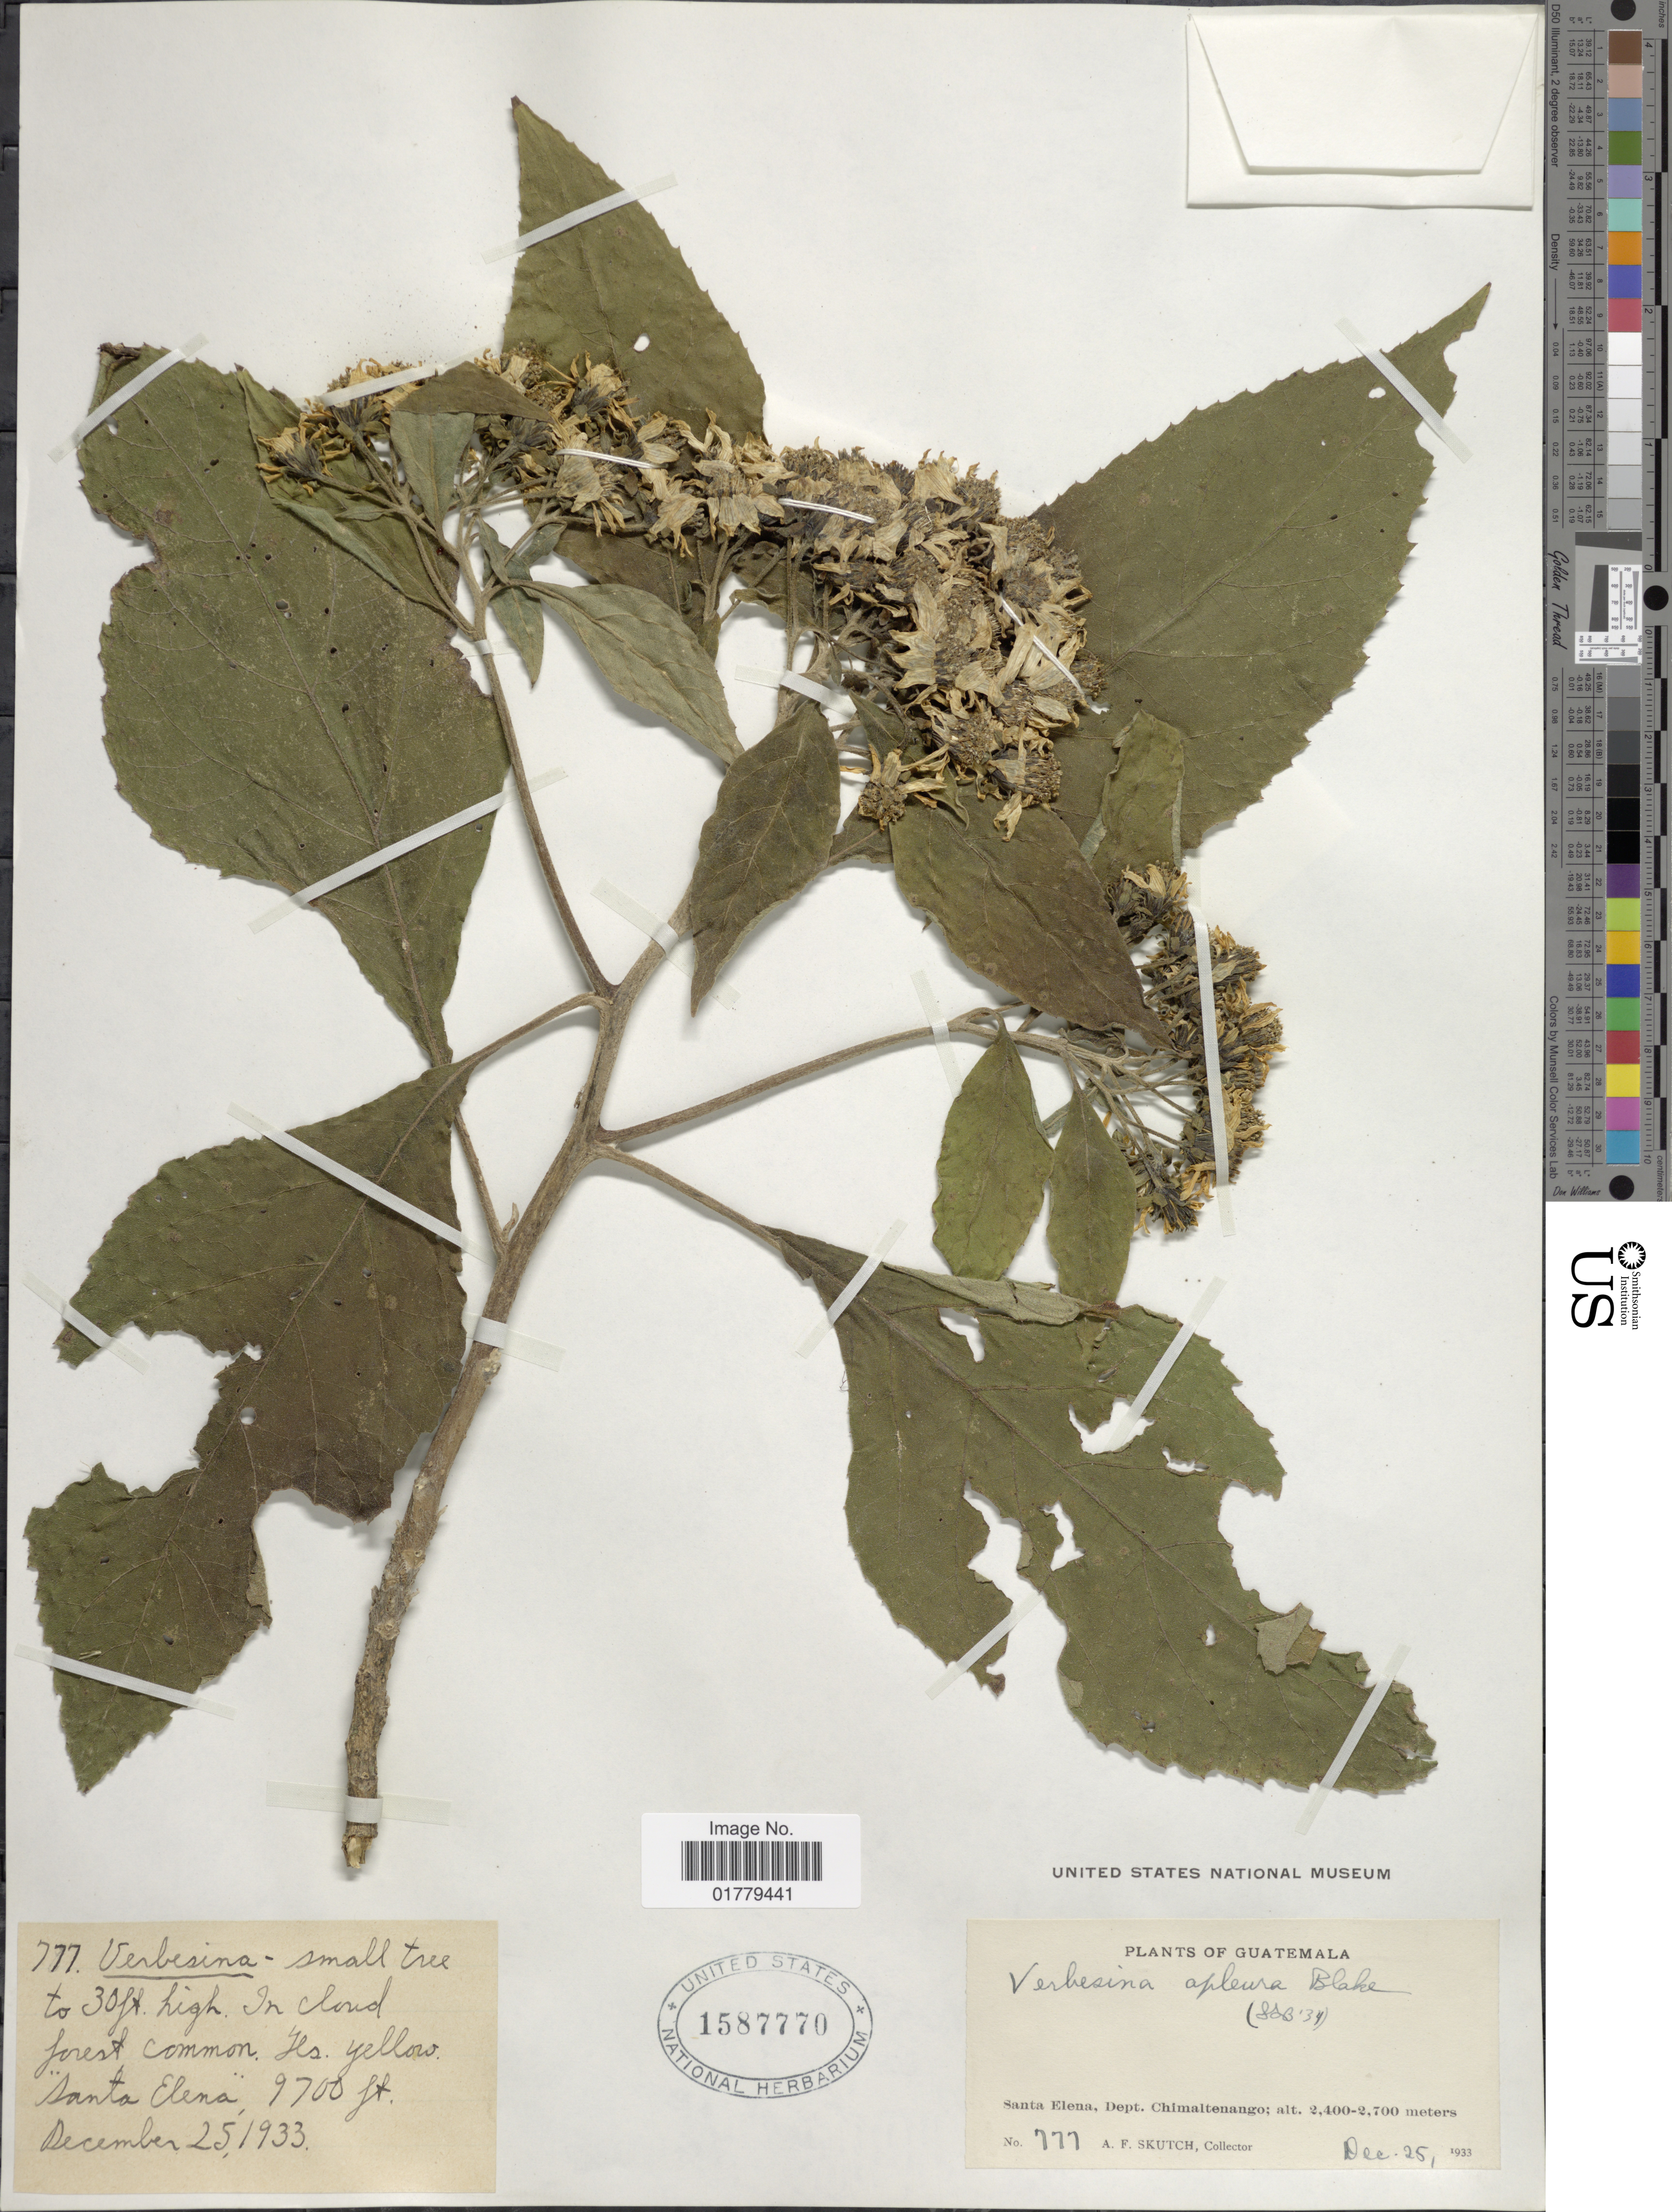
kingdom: Plantae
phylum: Tracheophyta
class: Magnoliopsida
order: Asterales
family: Asteraceae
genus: Verbesina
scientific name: Verbesina apleura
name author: S.F. Blake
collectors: A. F. Skutch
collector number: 777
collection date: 1933-12-25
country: Guatemala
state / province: Chimaltenango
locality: Santa Elena, Dept. Chimaltenango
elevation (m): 2400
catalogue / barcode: US 1587770